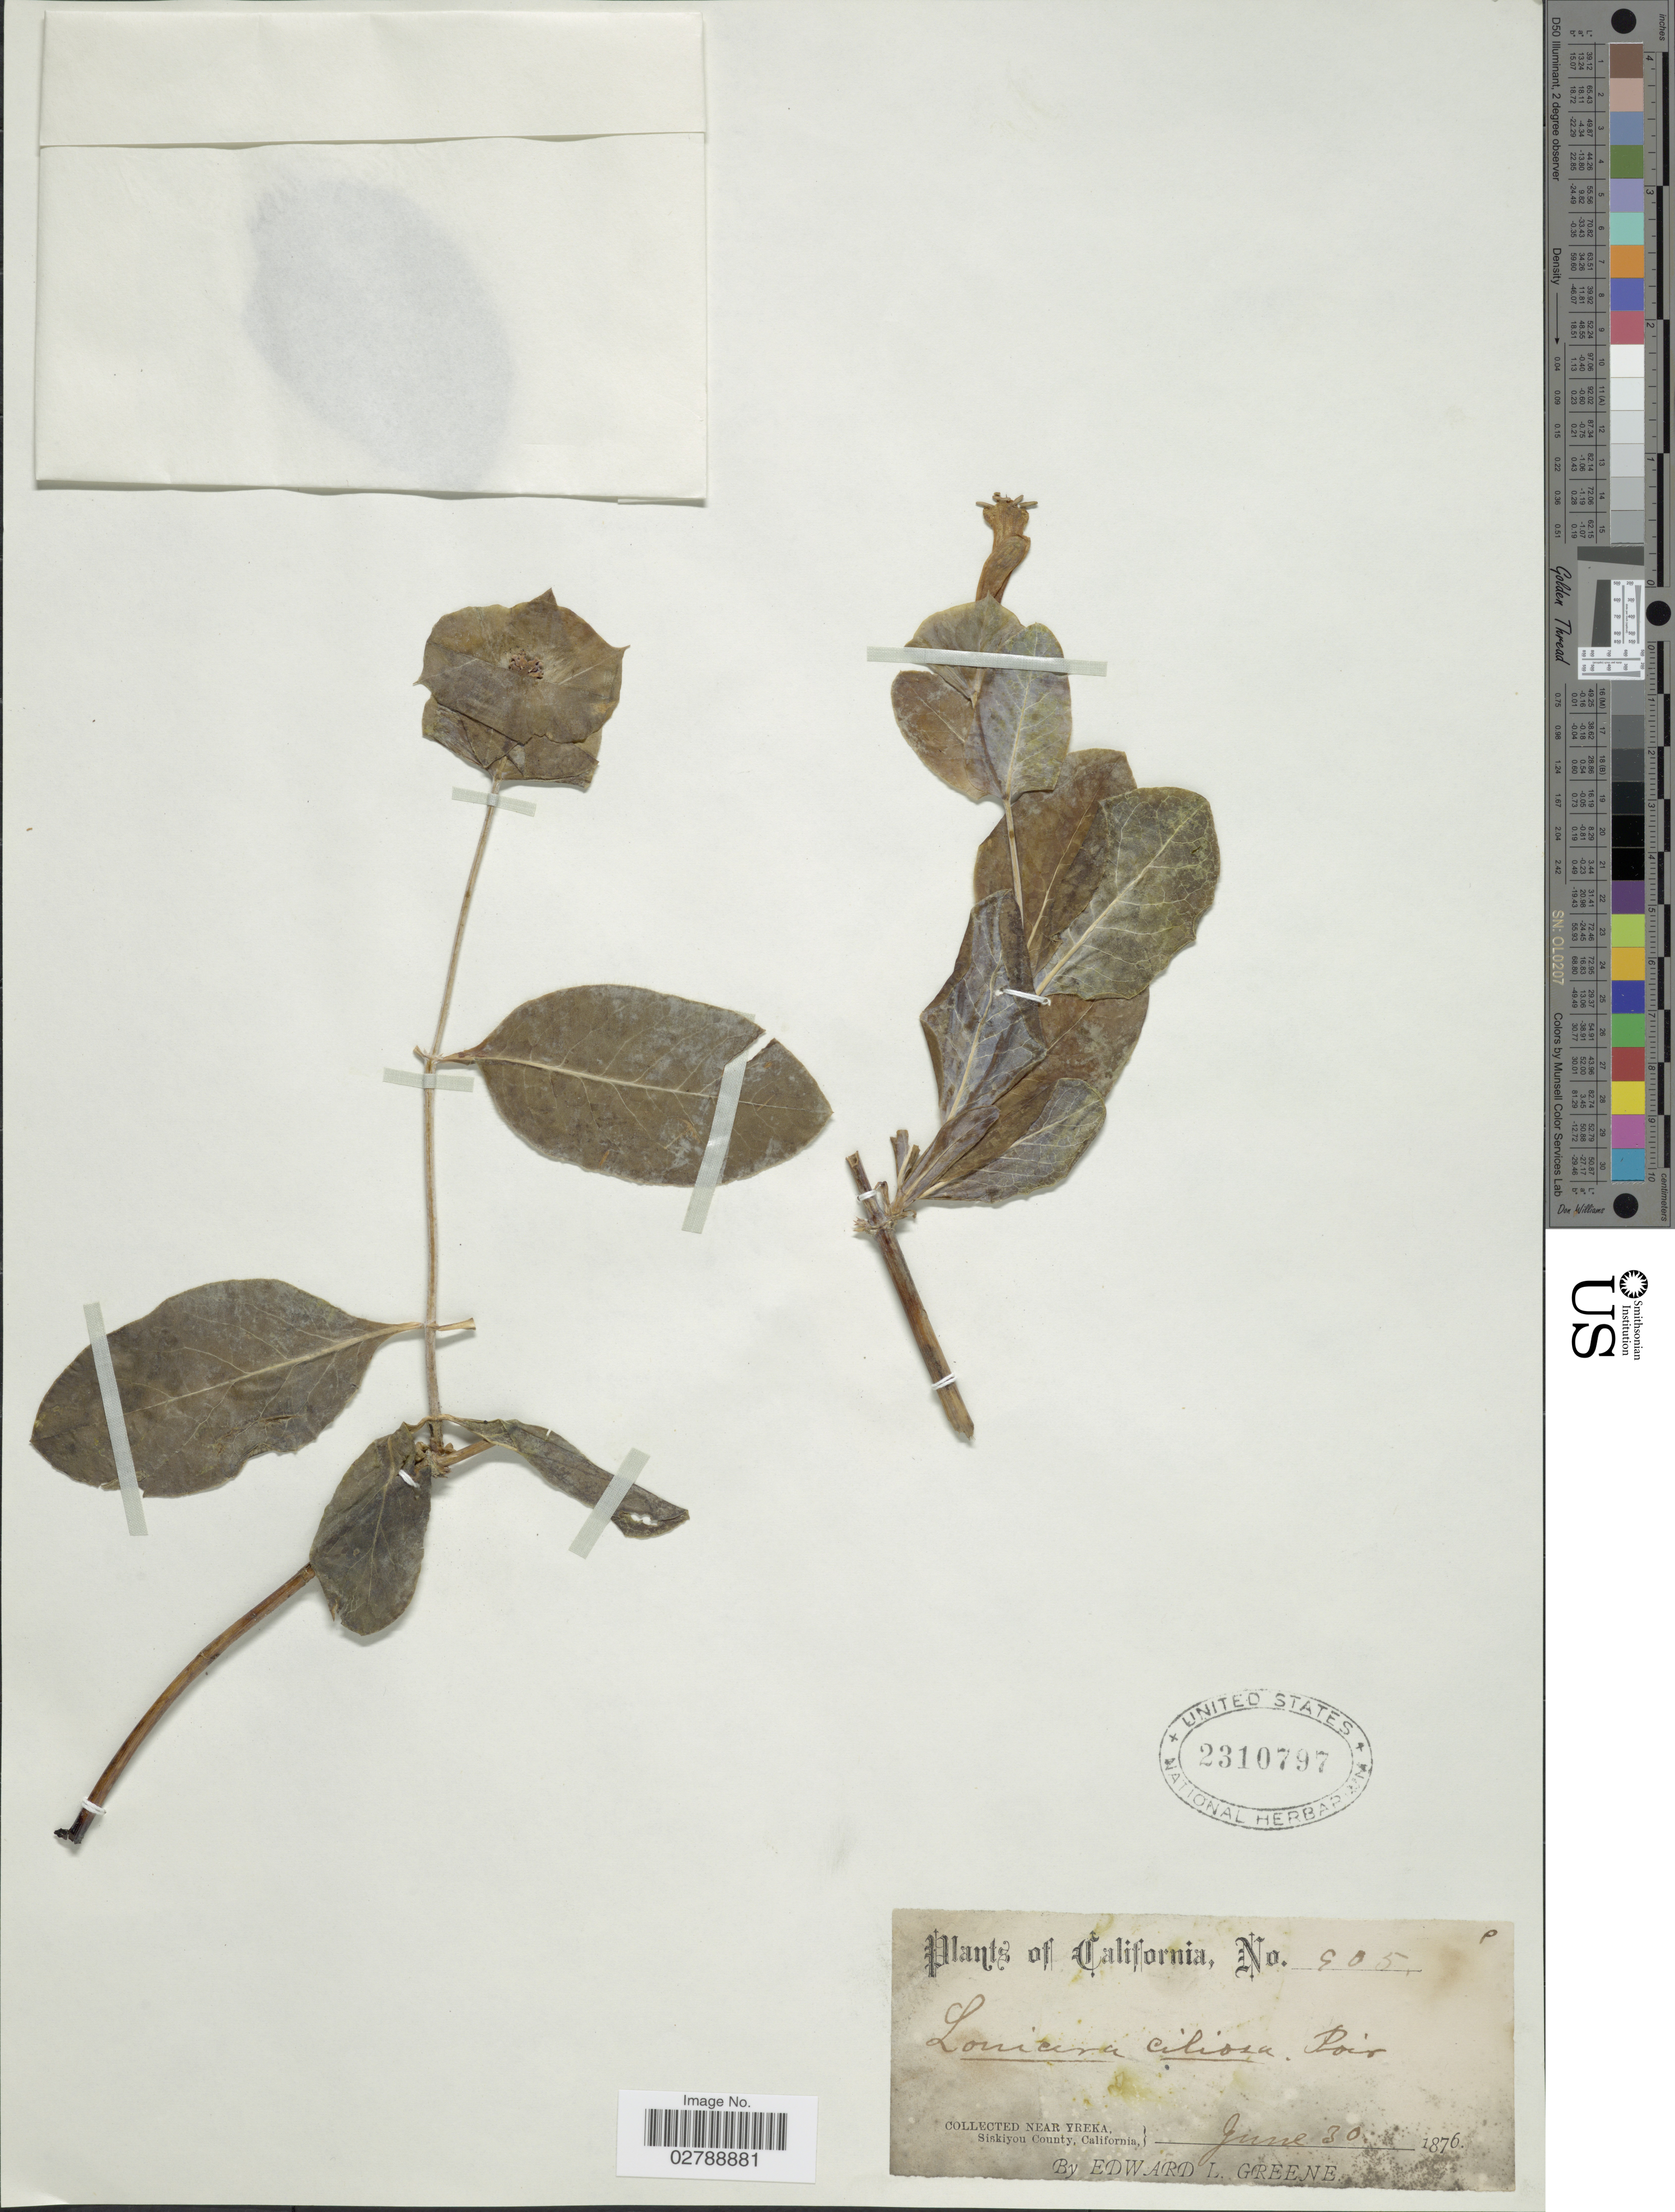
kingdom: Plantae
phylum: Tracheophyta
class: Magnoliopsida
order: Dipsacales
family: Caprifoliaceae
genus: Lonicera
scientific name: Lonicera ciliosa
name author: Poir.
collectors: E. L. Greene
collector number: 905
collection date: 1876-06-30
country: United States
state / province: California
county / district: Siskiyou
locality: Near Yreka, Siskiyou County.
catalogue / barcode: US 2310797